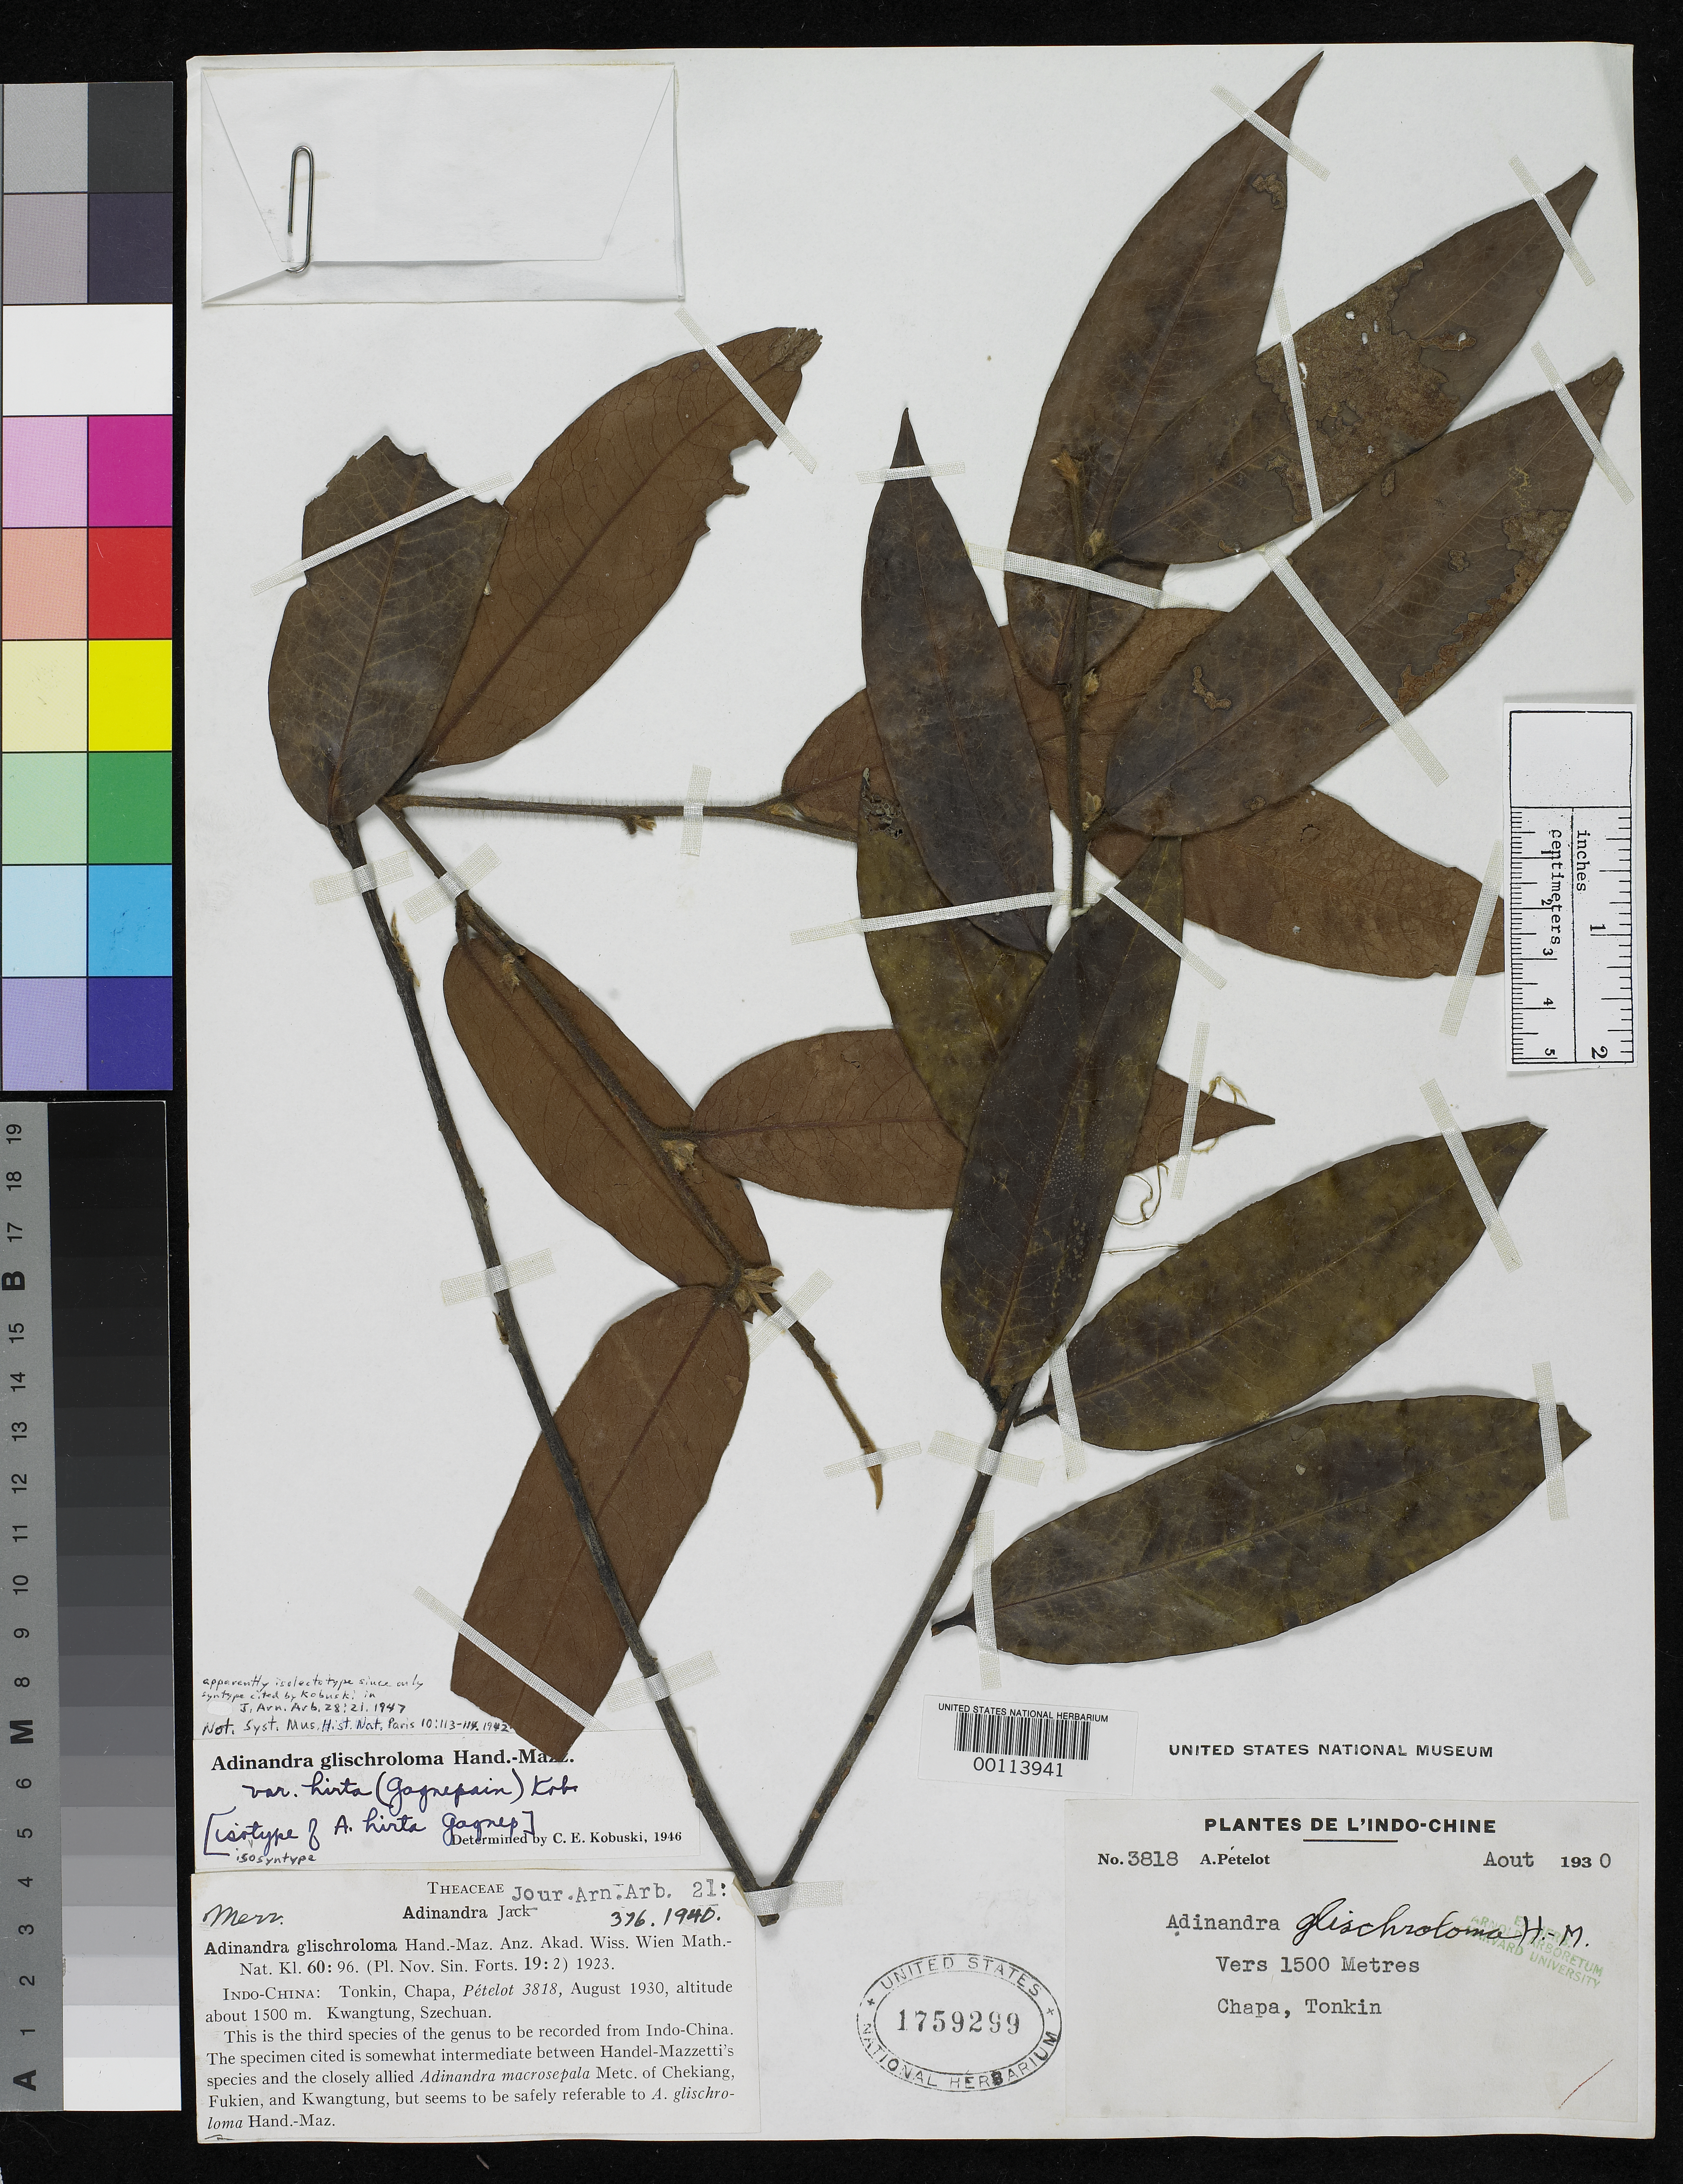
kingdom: Plantae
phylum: Tracheophyta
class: Magnoliopsida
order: Ericales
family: Pentaphylacaceae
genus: Adinandra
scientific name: Adinandra hirta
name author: Gagnep.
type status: Isolectotype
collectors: A. Petelot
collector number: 3818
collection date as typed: Aug 1930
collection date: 1930-08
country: Vietnam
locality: Chapa.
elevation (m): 1500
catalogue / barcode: US 1759299